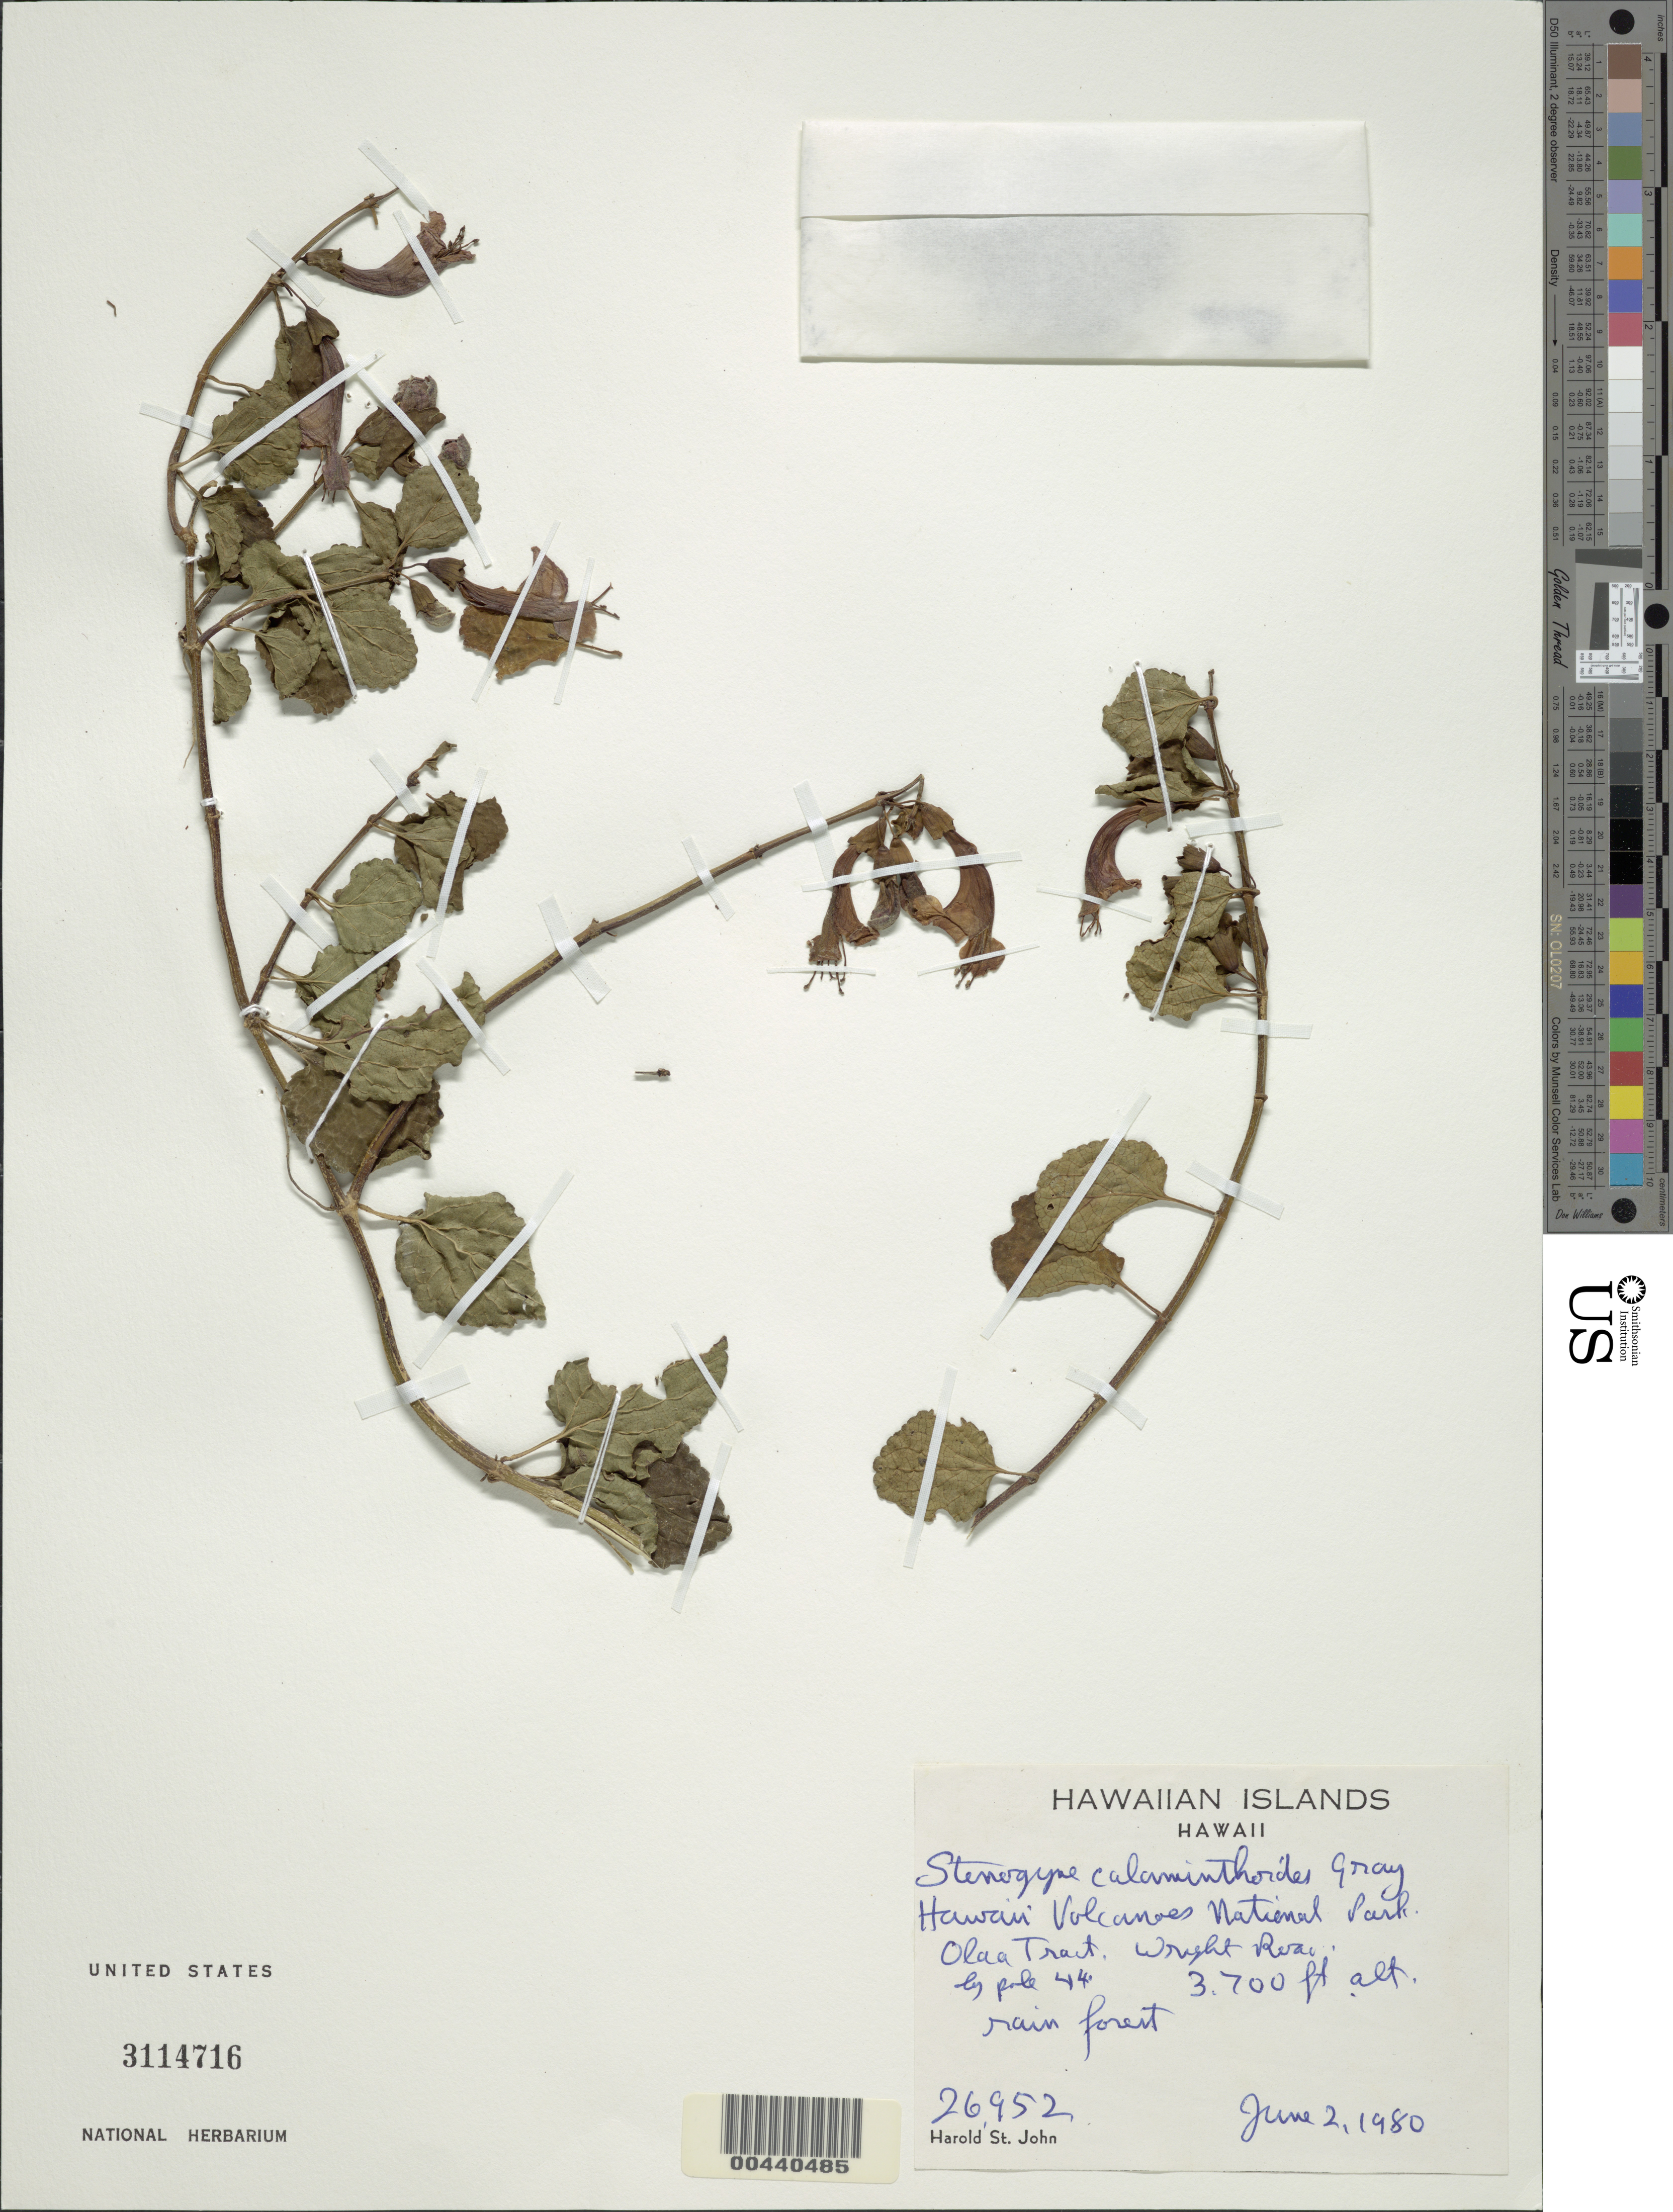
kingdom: Plantae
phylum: Tracheophyta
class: Magnoliopsida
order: Lamiales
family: Lamiaceae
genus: Stenogyne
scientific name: Stenogyne calaminthoides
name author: A. Gray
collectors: H. St. John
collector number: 26952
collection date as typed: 2 Jan 1980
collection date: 1980-01-02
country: United States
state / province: Hawaii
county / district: Hawaii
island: Hawaii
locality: Hawaii Volcanoes National Park. Olaa Tract. Wright Road. by pole 44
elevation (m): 1128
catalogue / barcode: US 3114716